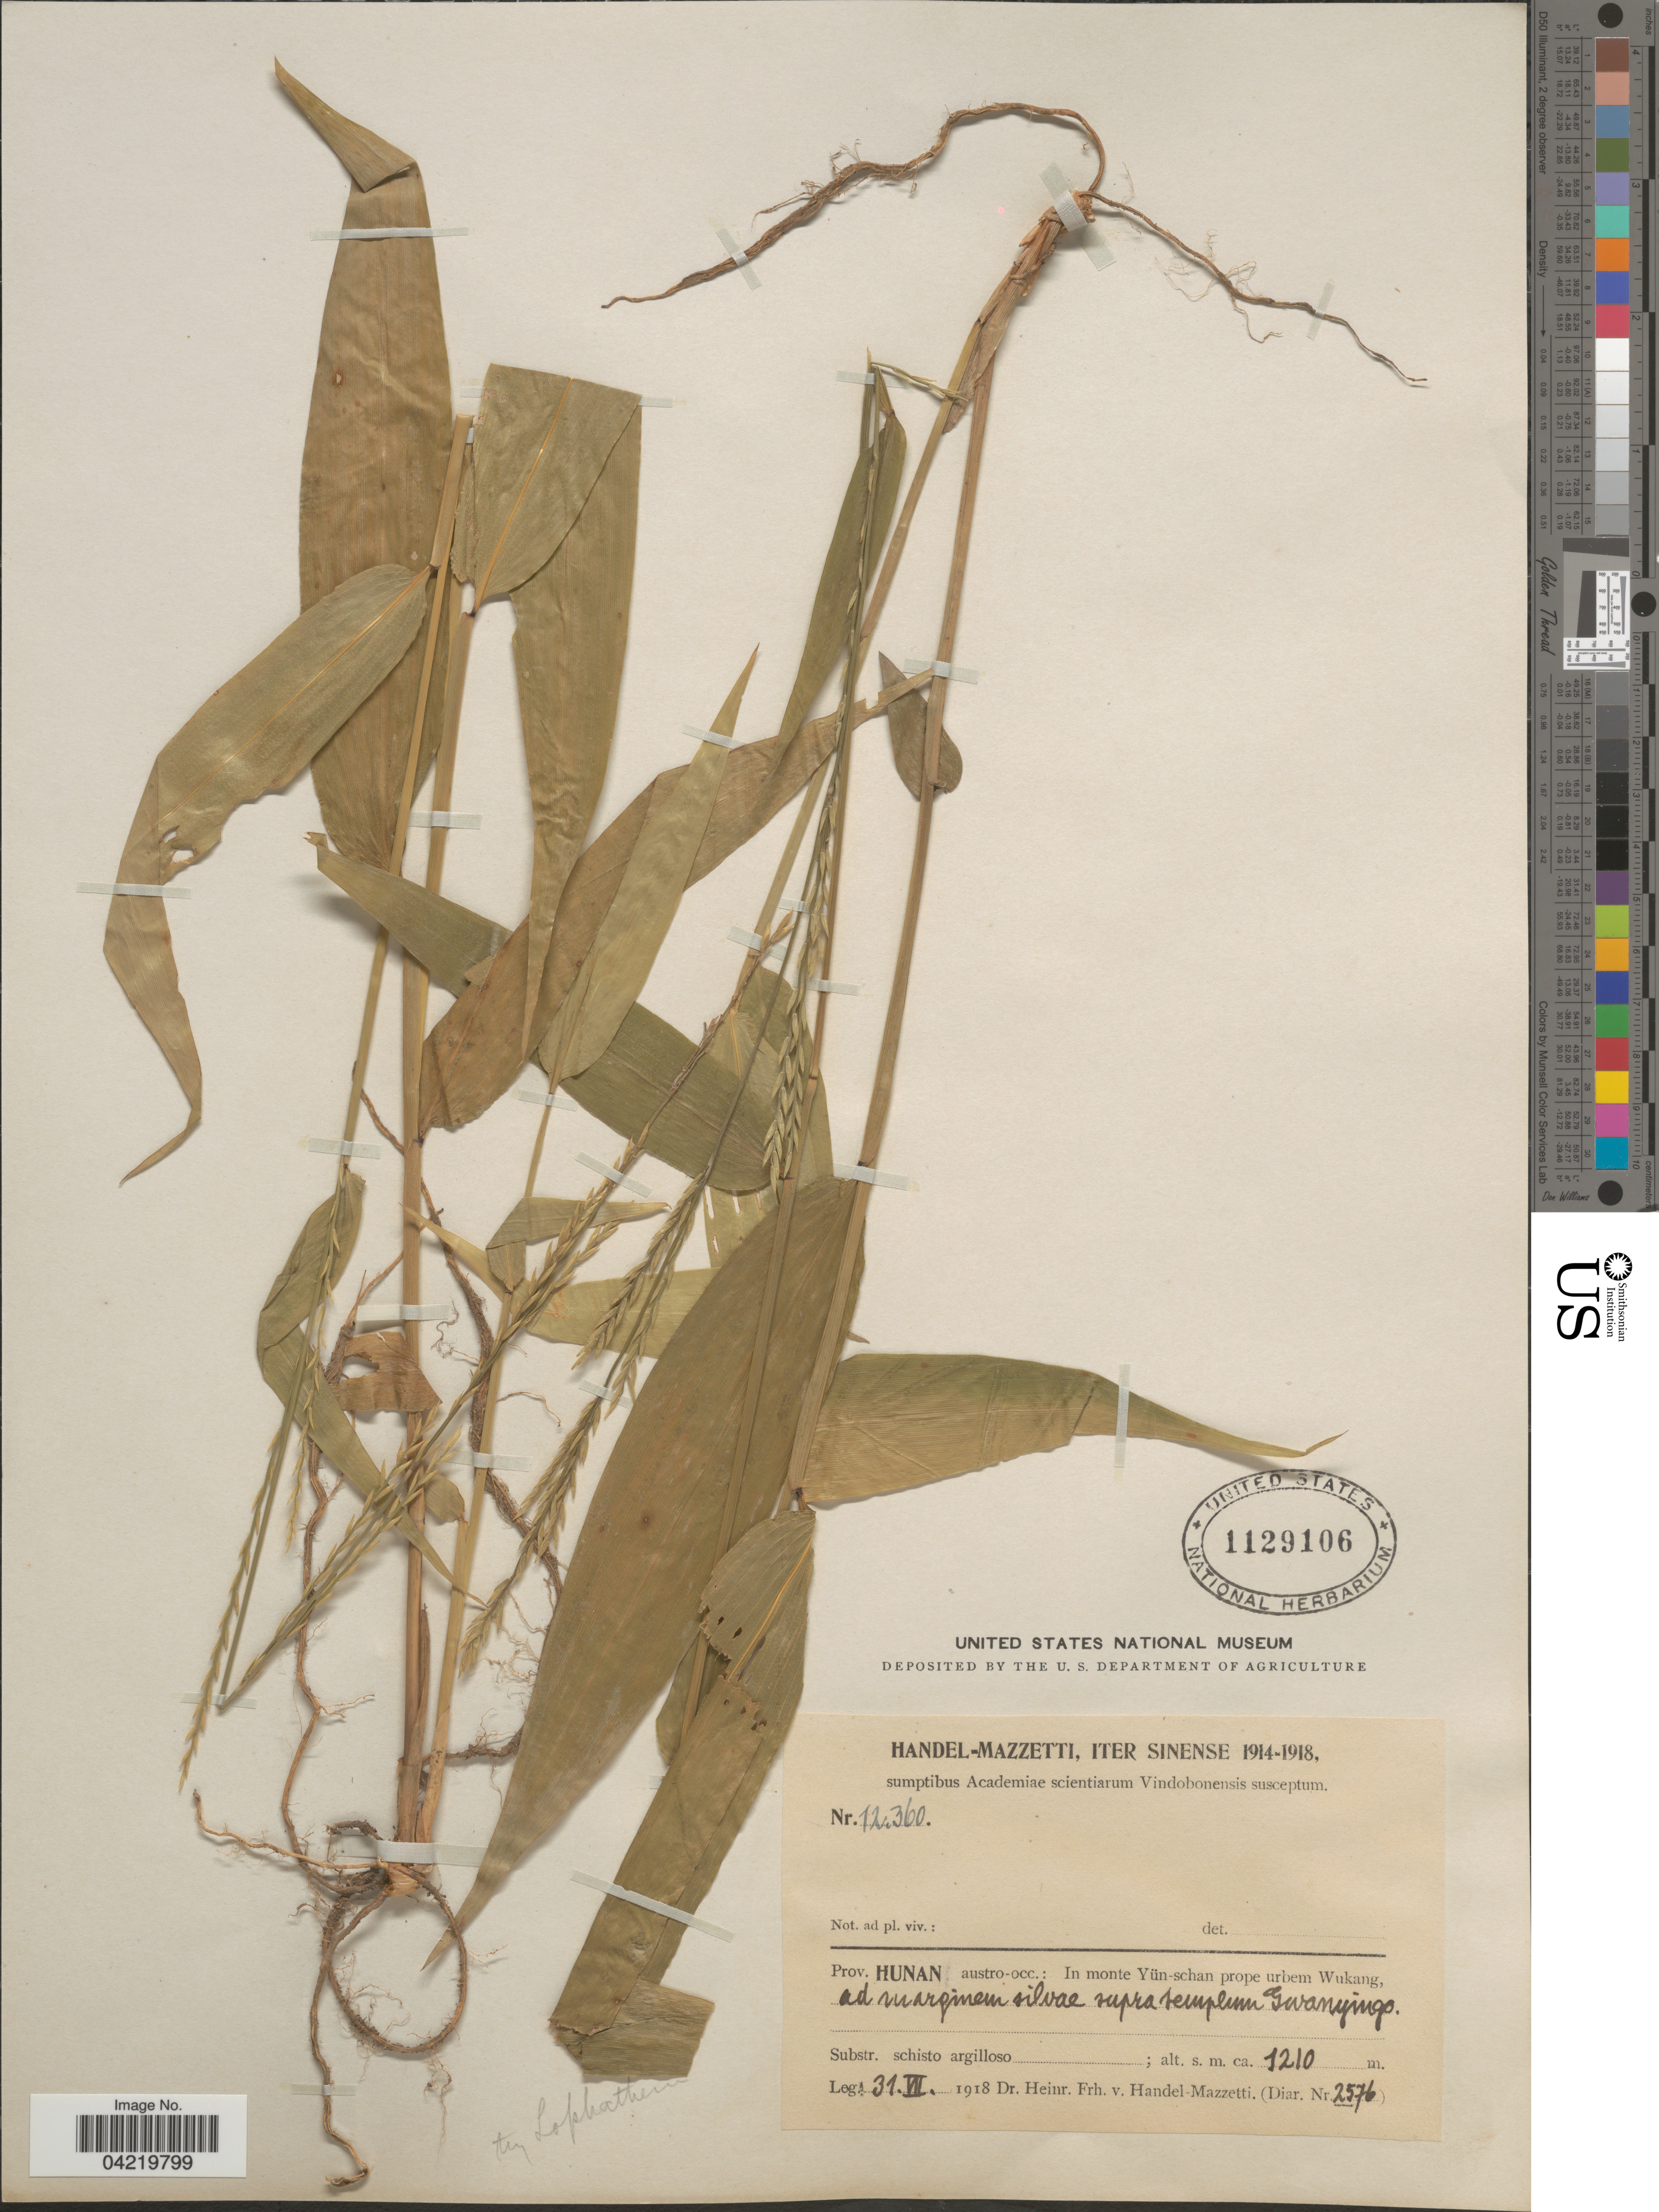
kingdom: Plantae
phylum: Tracheophyta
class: Liliopsida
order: Poales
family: Poaceae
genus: Lophatherum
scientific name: Lophatherum gracile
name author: Brongn.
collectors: H. Handel-Mazzetti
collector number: Diar.2576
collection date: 1918-07-31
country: China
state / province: Hunan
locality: Iter Sinense 1914-1918. Austro-occ.: In monte Yün-schan prope urbem Wukang, ad marginem silvae supra semplum Gwanyingo.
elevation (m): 1210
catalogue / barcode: US 1129106